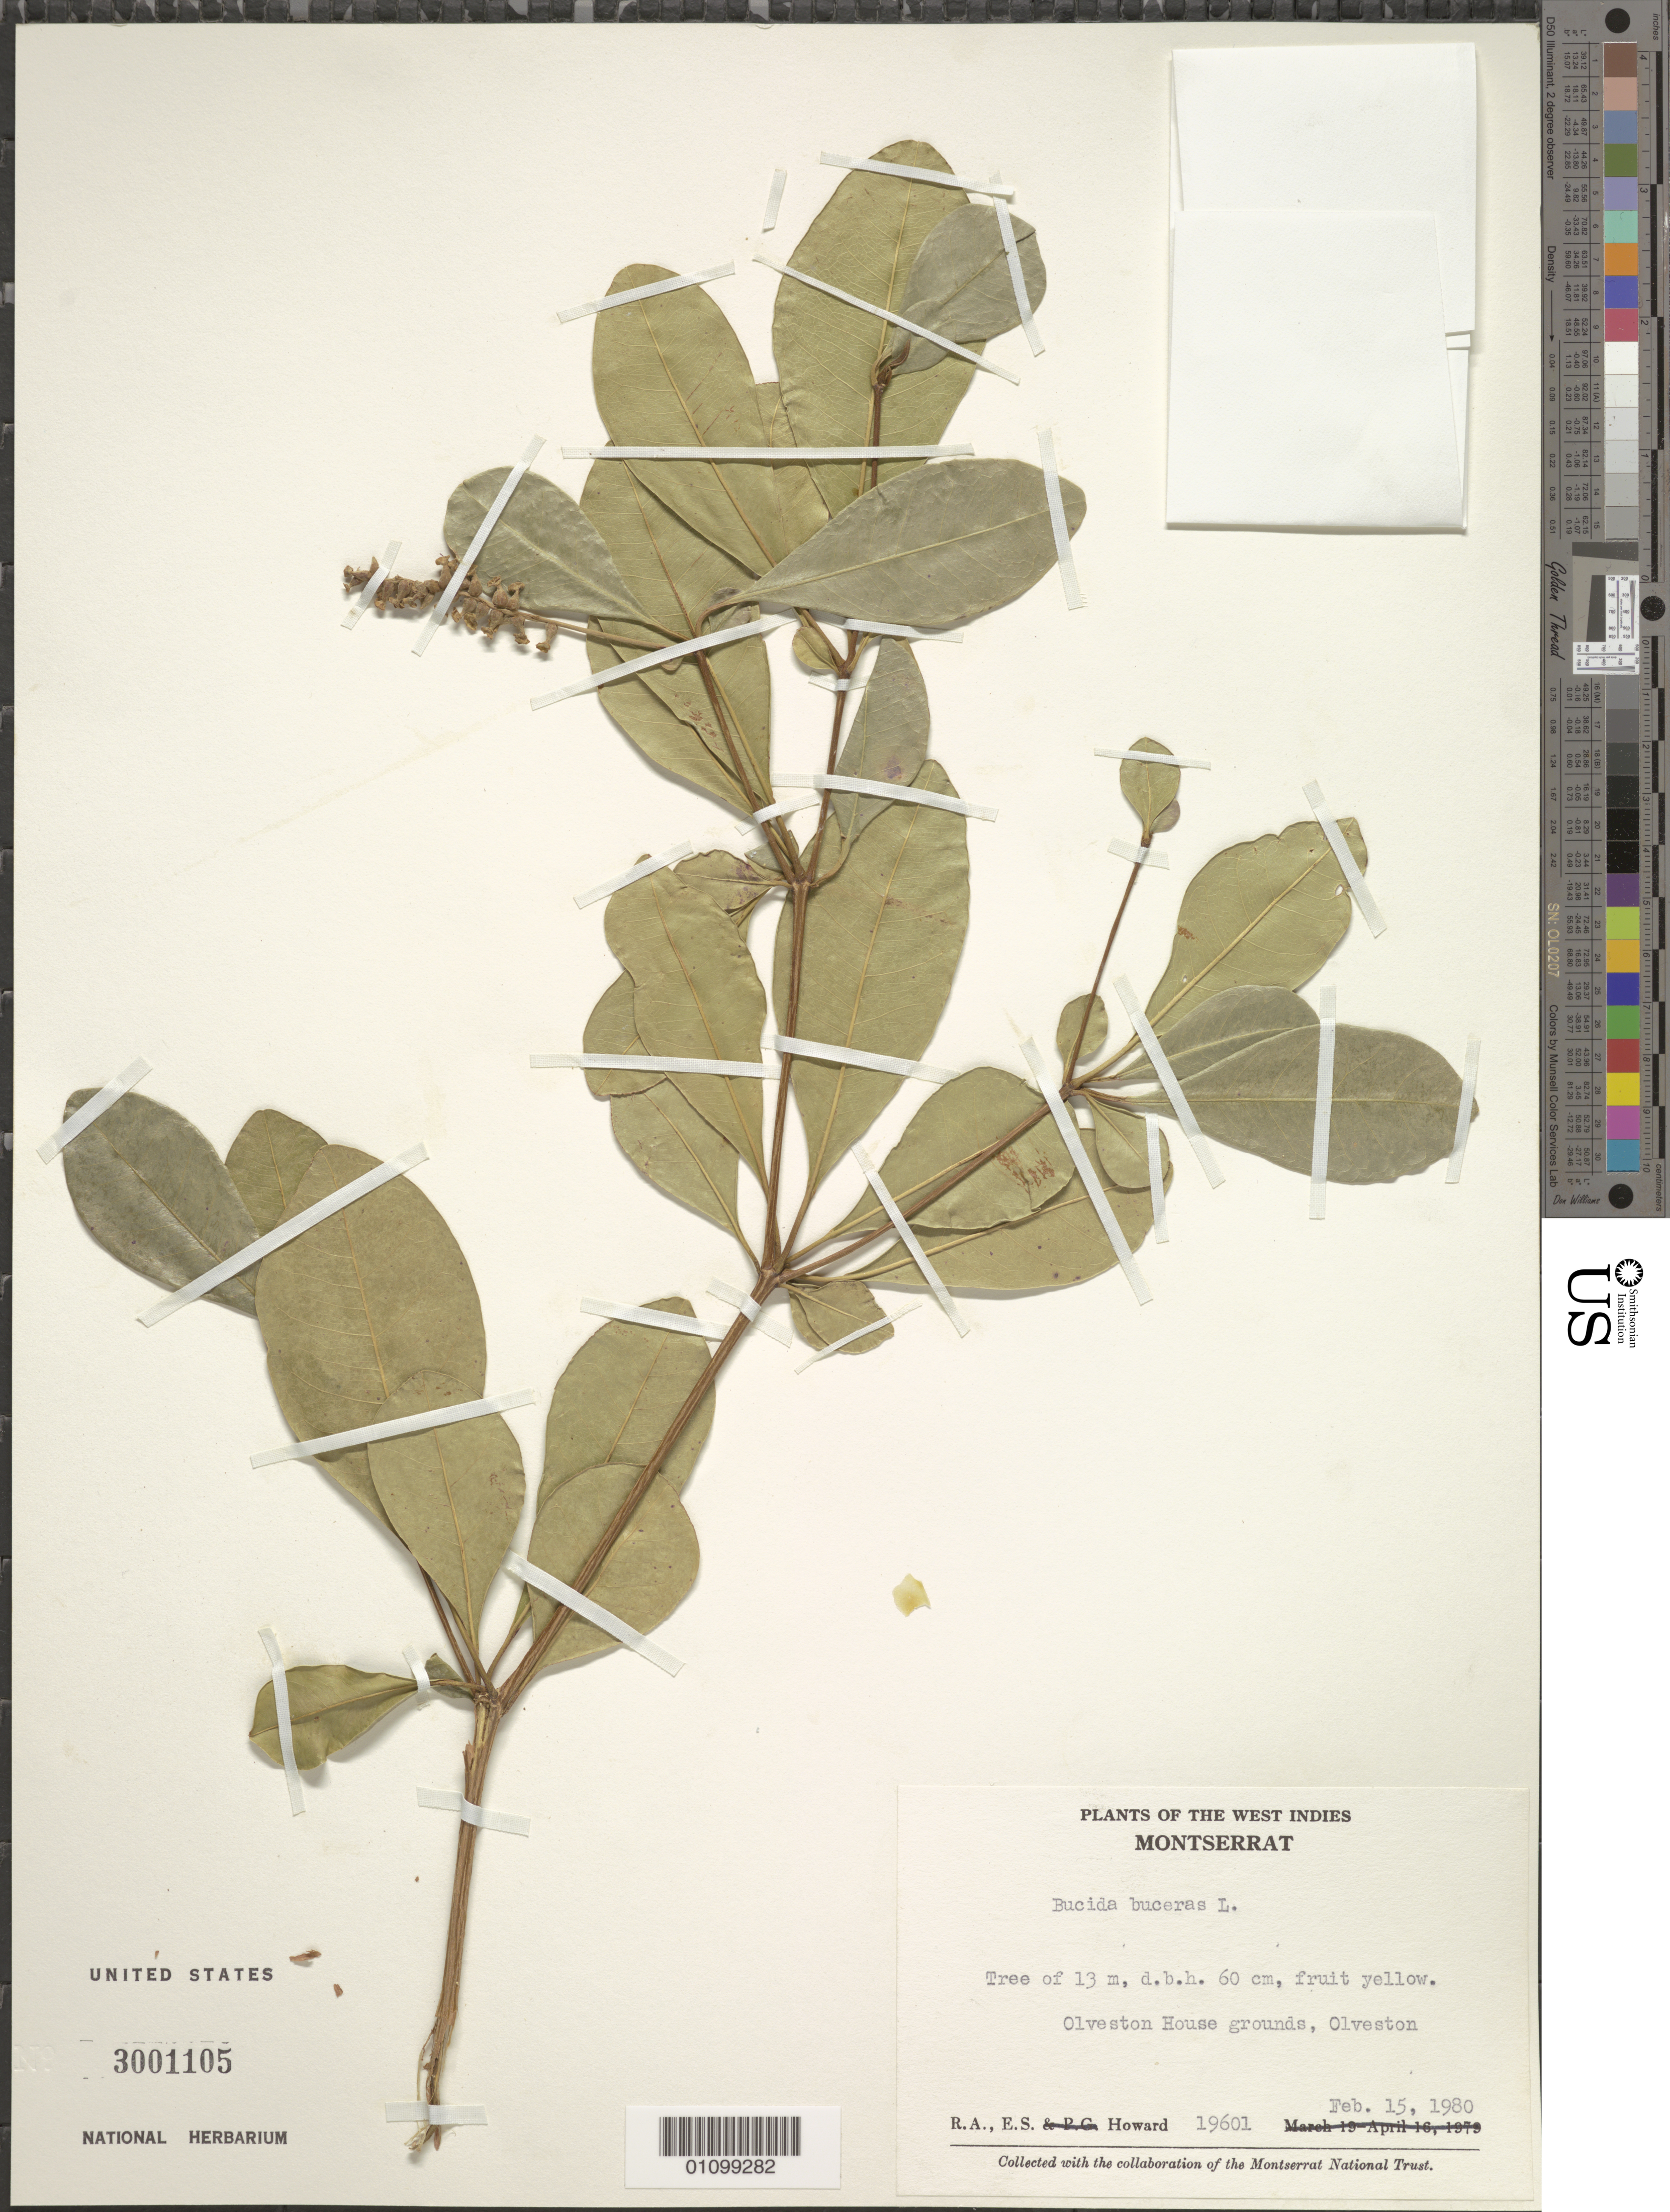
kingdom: Plantae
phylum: Tracheophyta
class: Magnoliopsida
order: Myrtales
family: Combretaceae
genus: Terminalia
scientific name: Terminalia buceras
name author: (L.) C. Wright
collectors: R. A. Howard & E. S. Howard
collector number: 19601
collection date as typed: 15 Feb 1980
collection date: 1980-02-15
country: Montserrat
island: Montserrat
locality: Olveston House grounds, Olveston.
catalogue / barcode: US 3001105